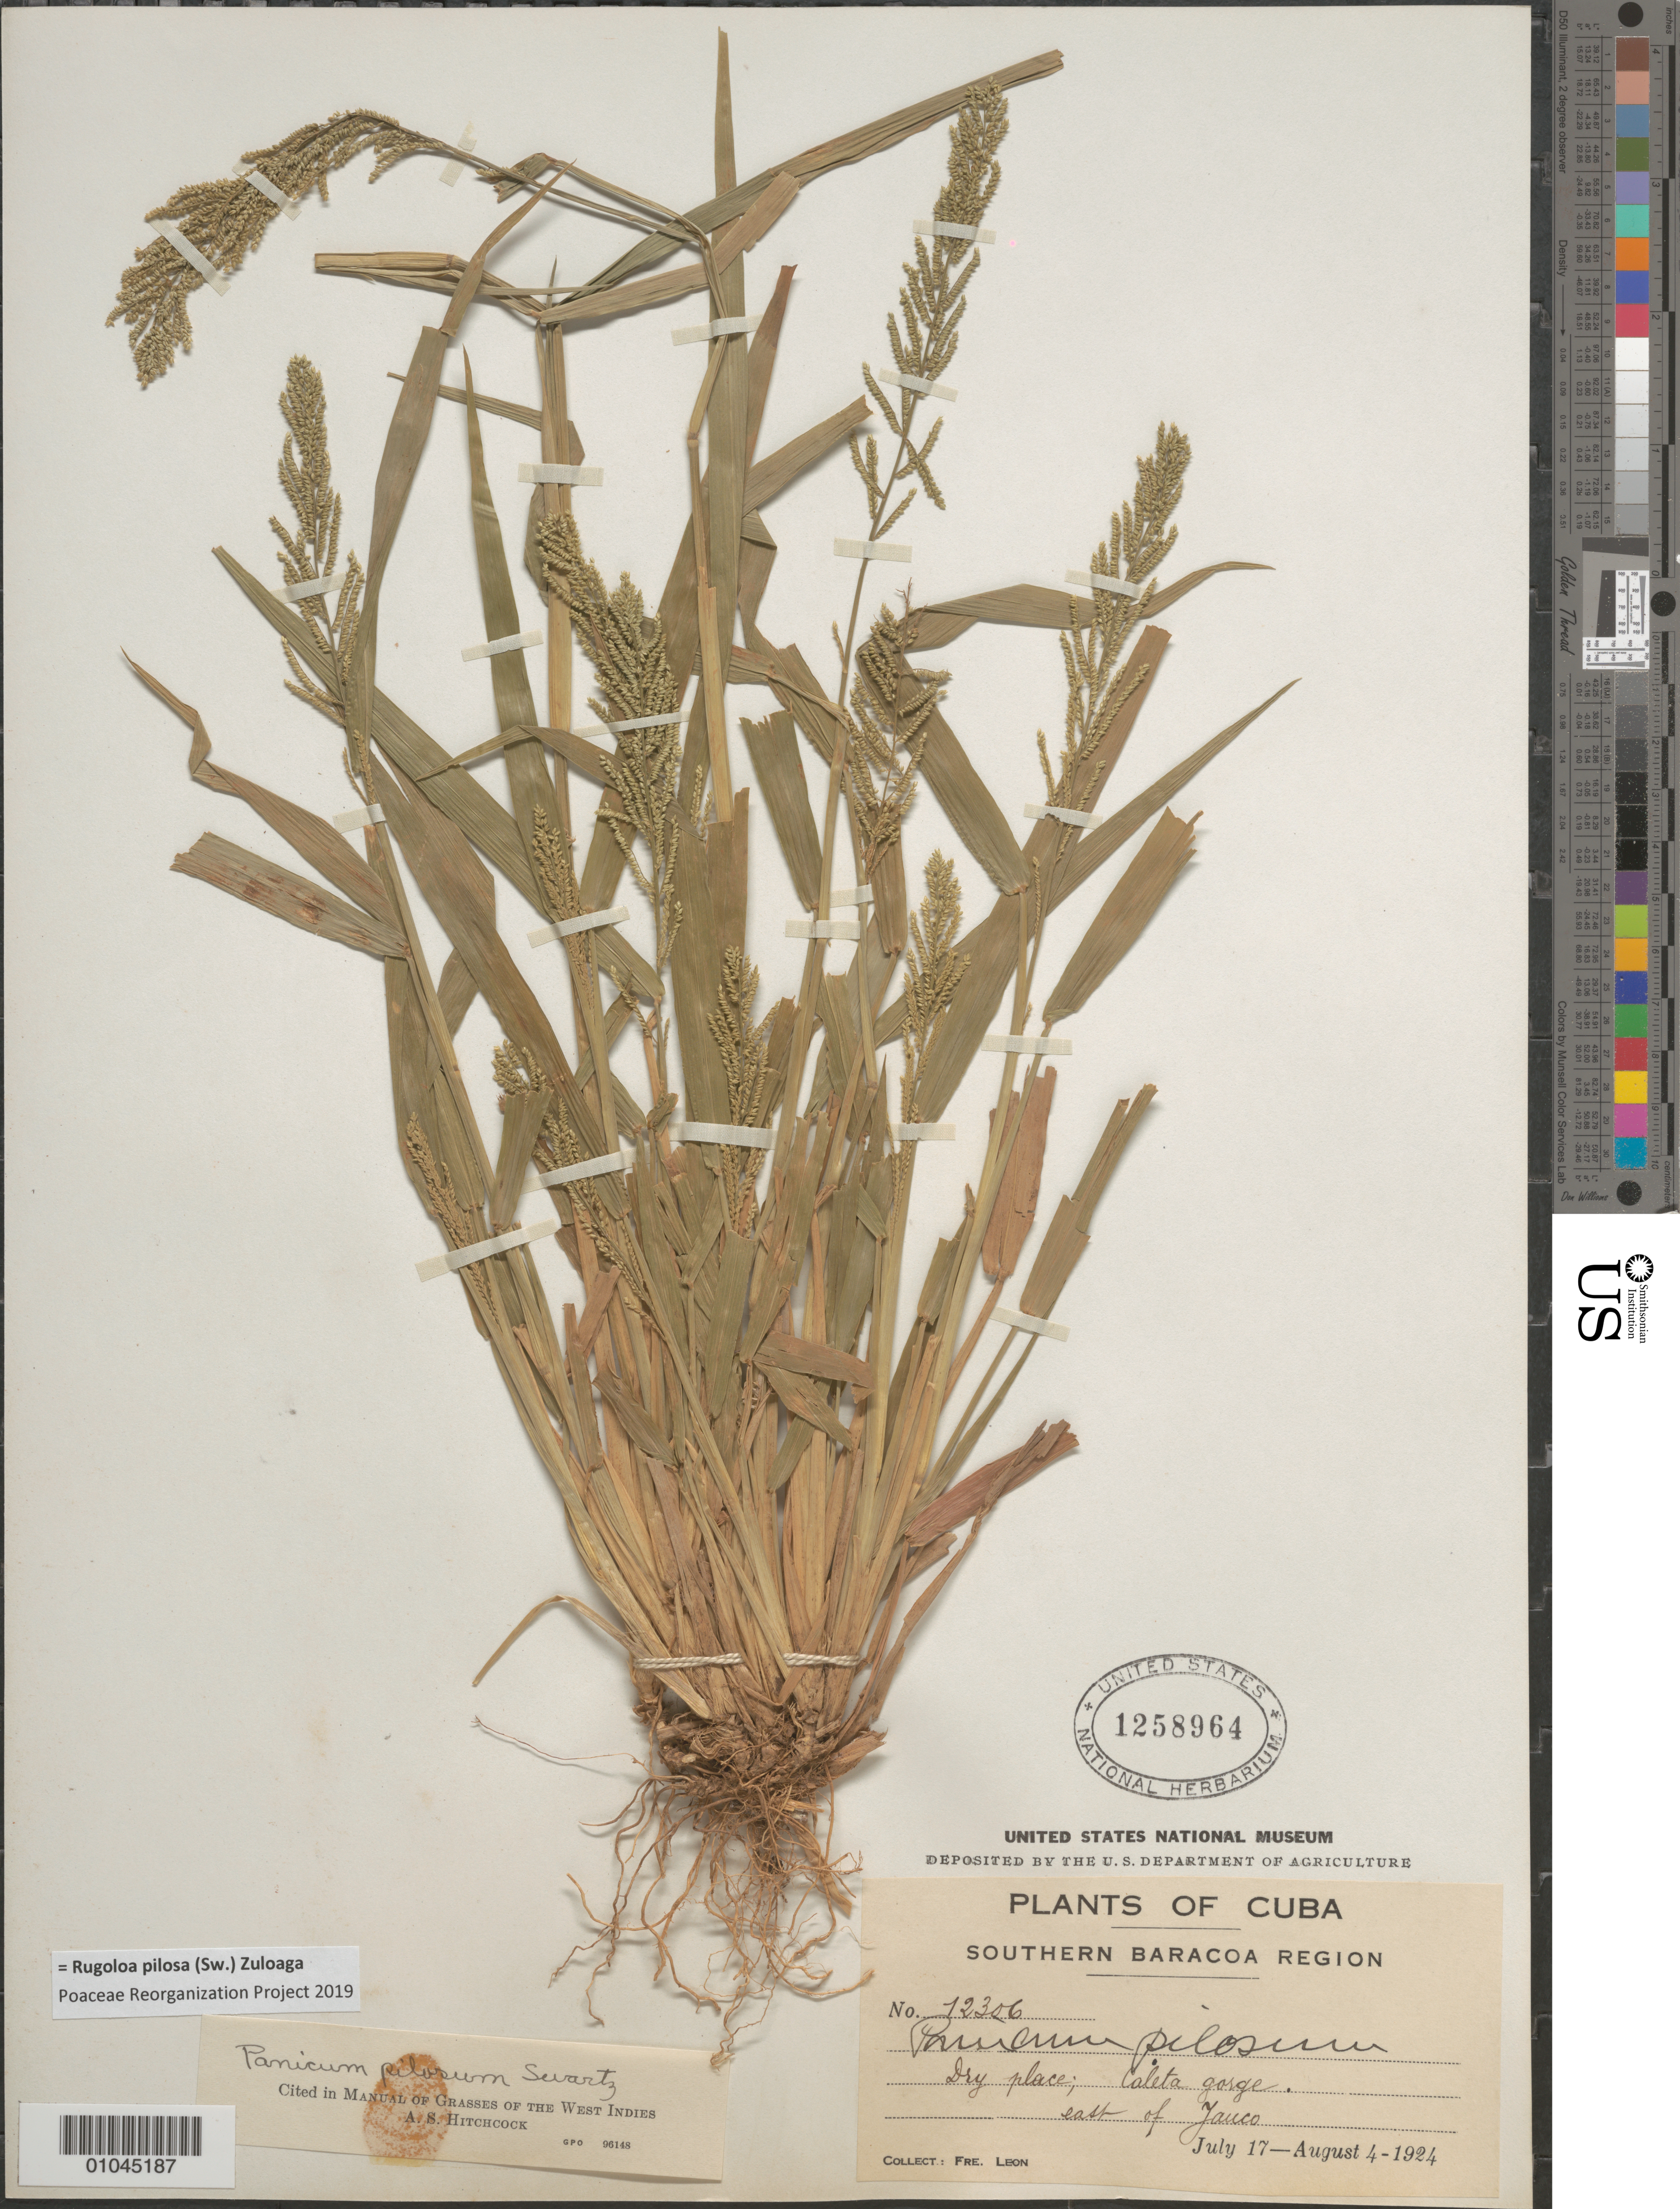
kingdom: Plantae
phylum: Tracheophyta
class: Liliopsida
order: Poales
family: Poaceae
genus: Panicum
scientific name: Panicum pilosum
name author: Sw.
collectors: Bro. León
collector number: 12306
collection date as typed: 17 Jul 1924 to 04 Aug 1924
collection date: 1924-07-17/1924-08-04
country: Cuba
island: Cuba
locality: Caleta Gorge, E of Jauco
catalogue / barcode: US 1258964